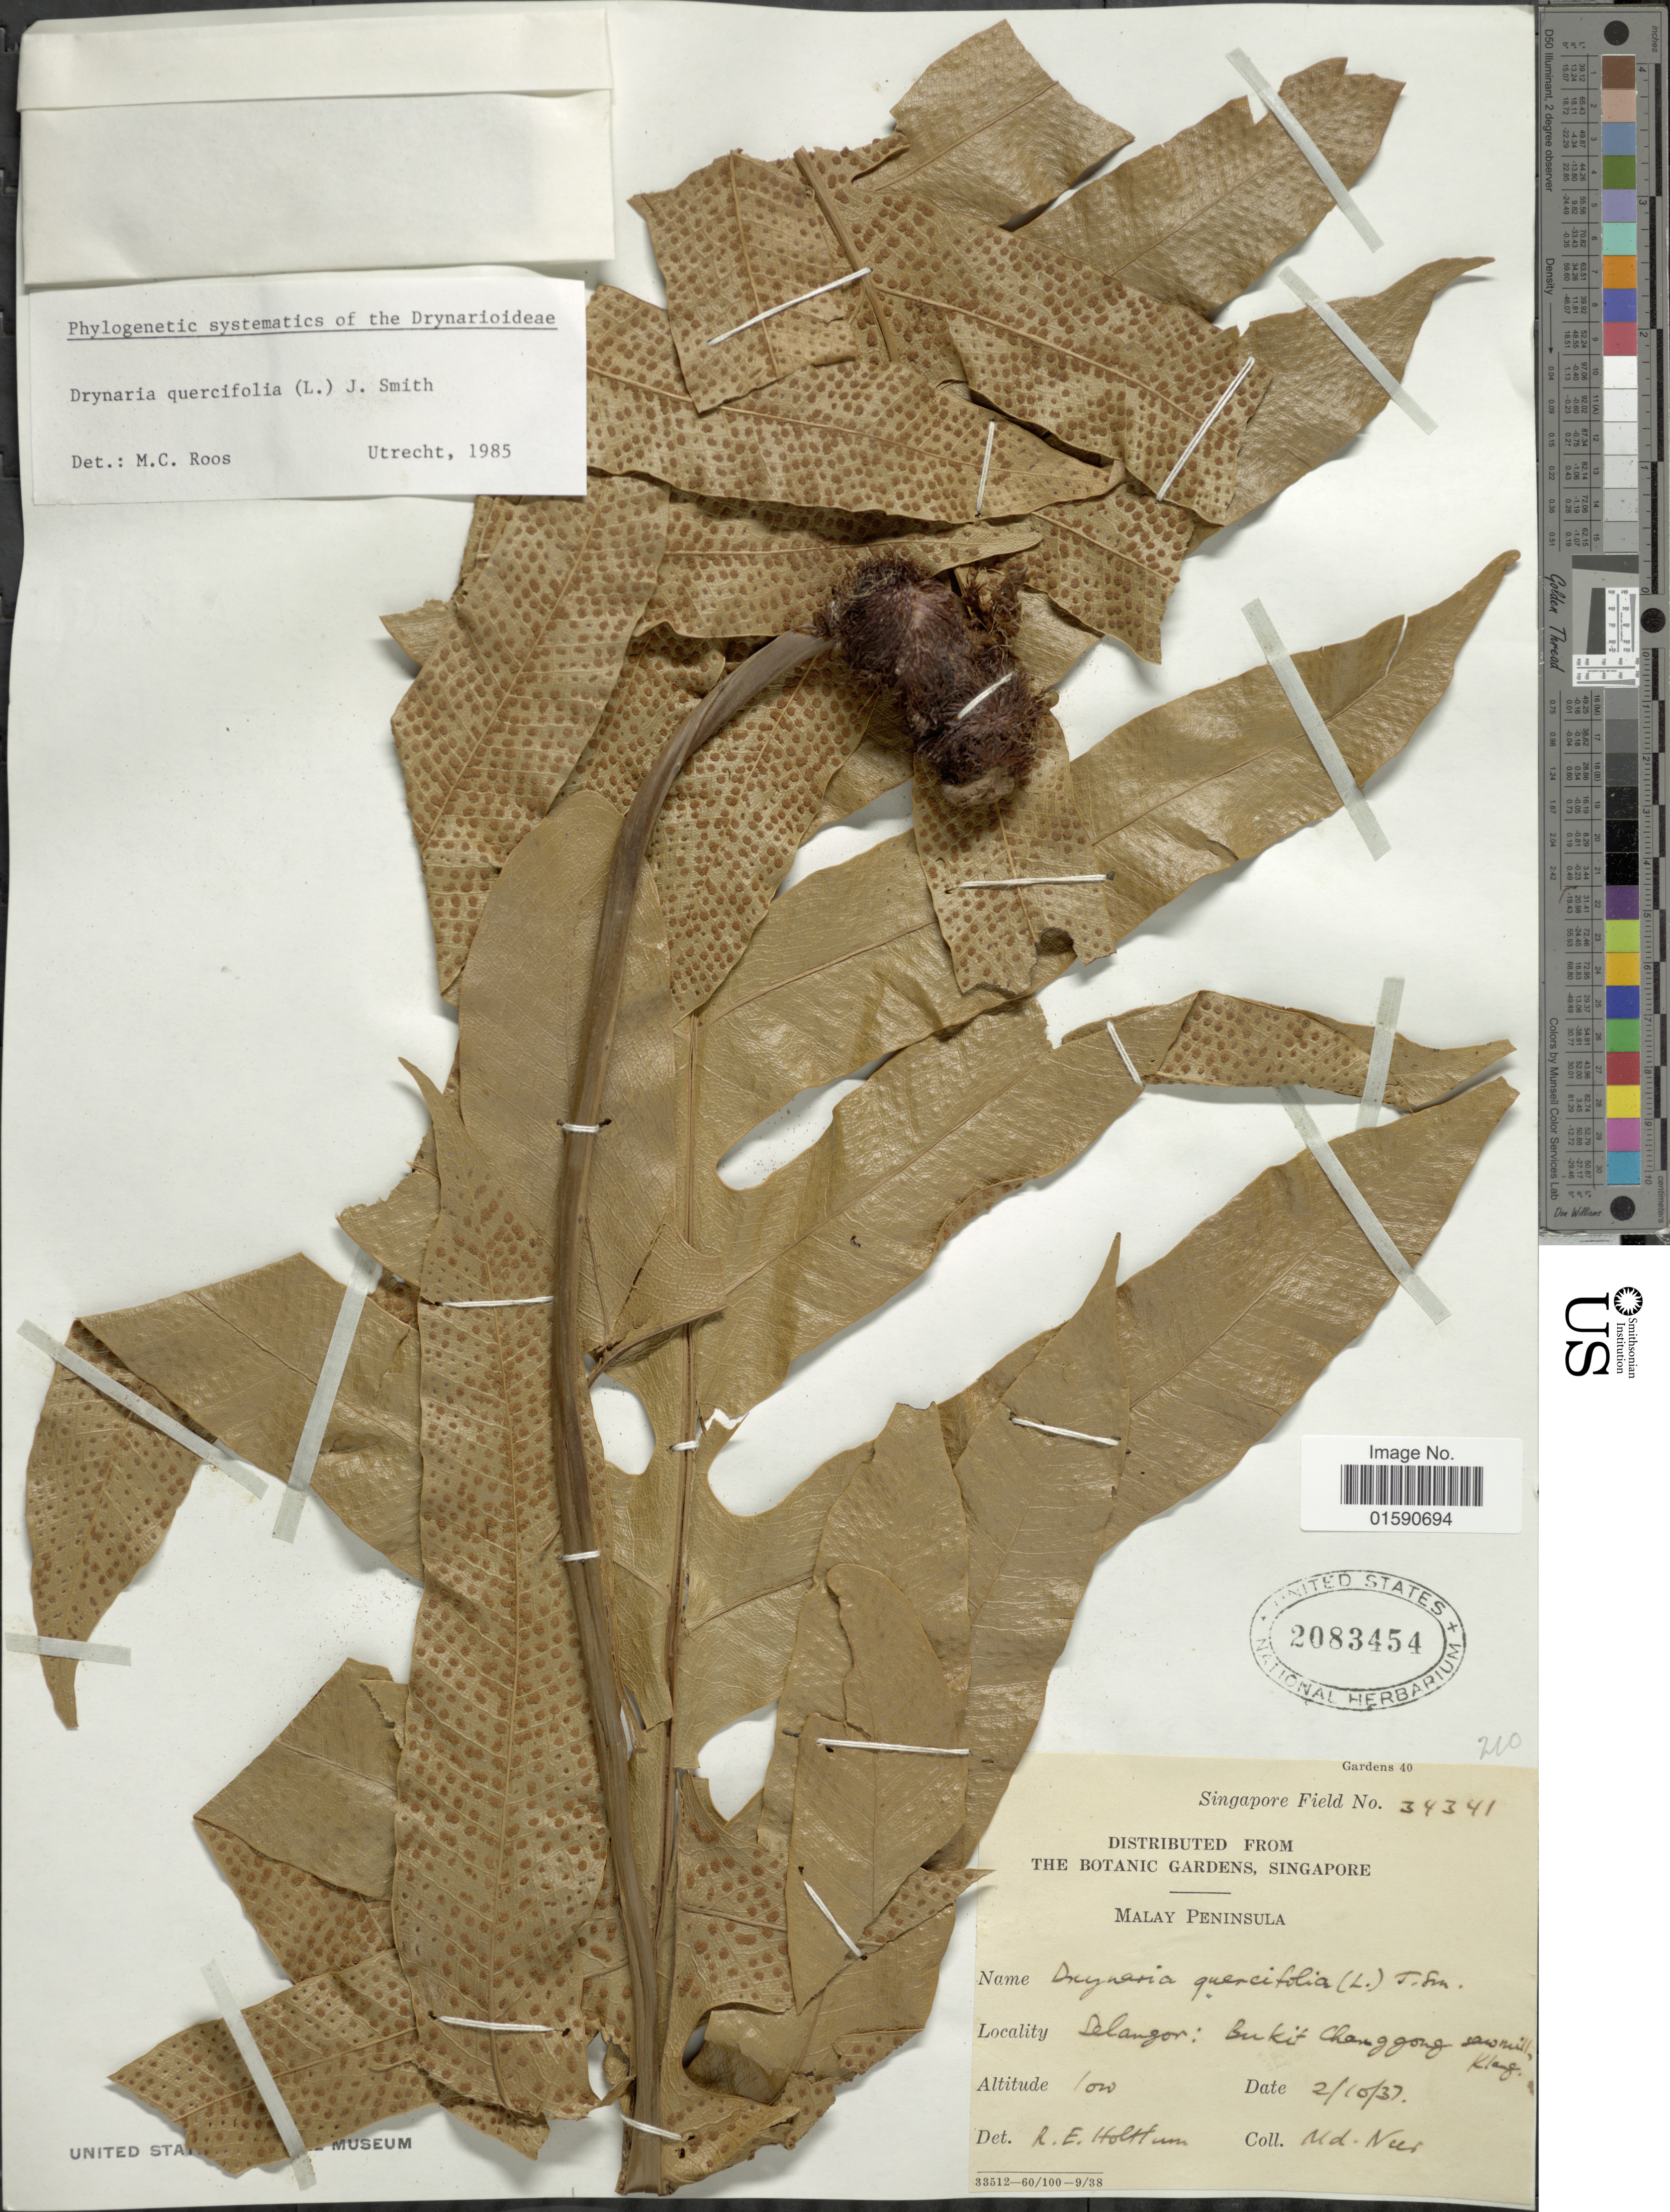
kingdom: Plantae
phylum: Tracheophyta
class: Polypodiopsida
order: Polypodiales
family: Polypodiaceae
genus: Drynaria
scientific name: Drynaria quercifolia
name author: (L.) J. Sm.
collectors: M. Nur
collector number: Singapore Field 34341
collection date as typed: Transcribed d/m/y: 2/10/37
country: Malaysia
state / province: Selangor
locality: Malay Peninsula. Selangor: Bukit Changgong Sawaruit Klang [interpreted]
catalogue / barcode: US 2083454